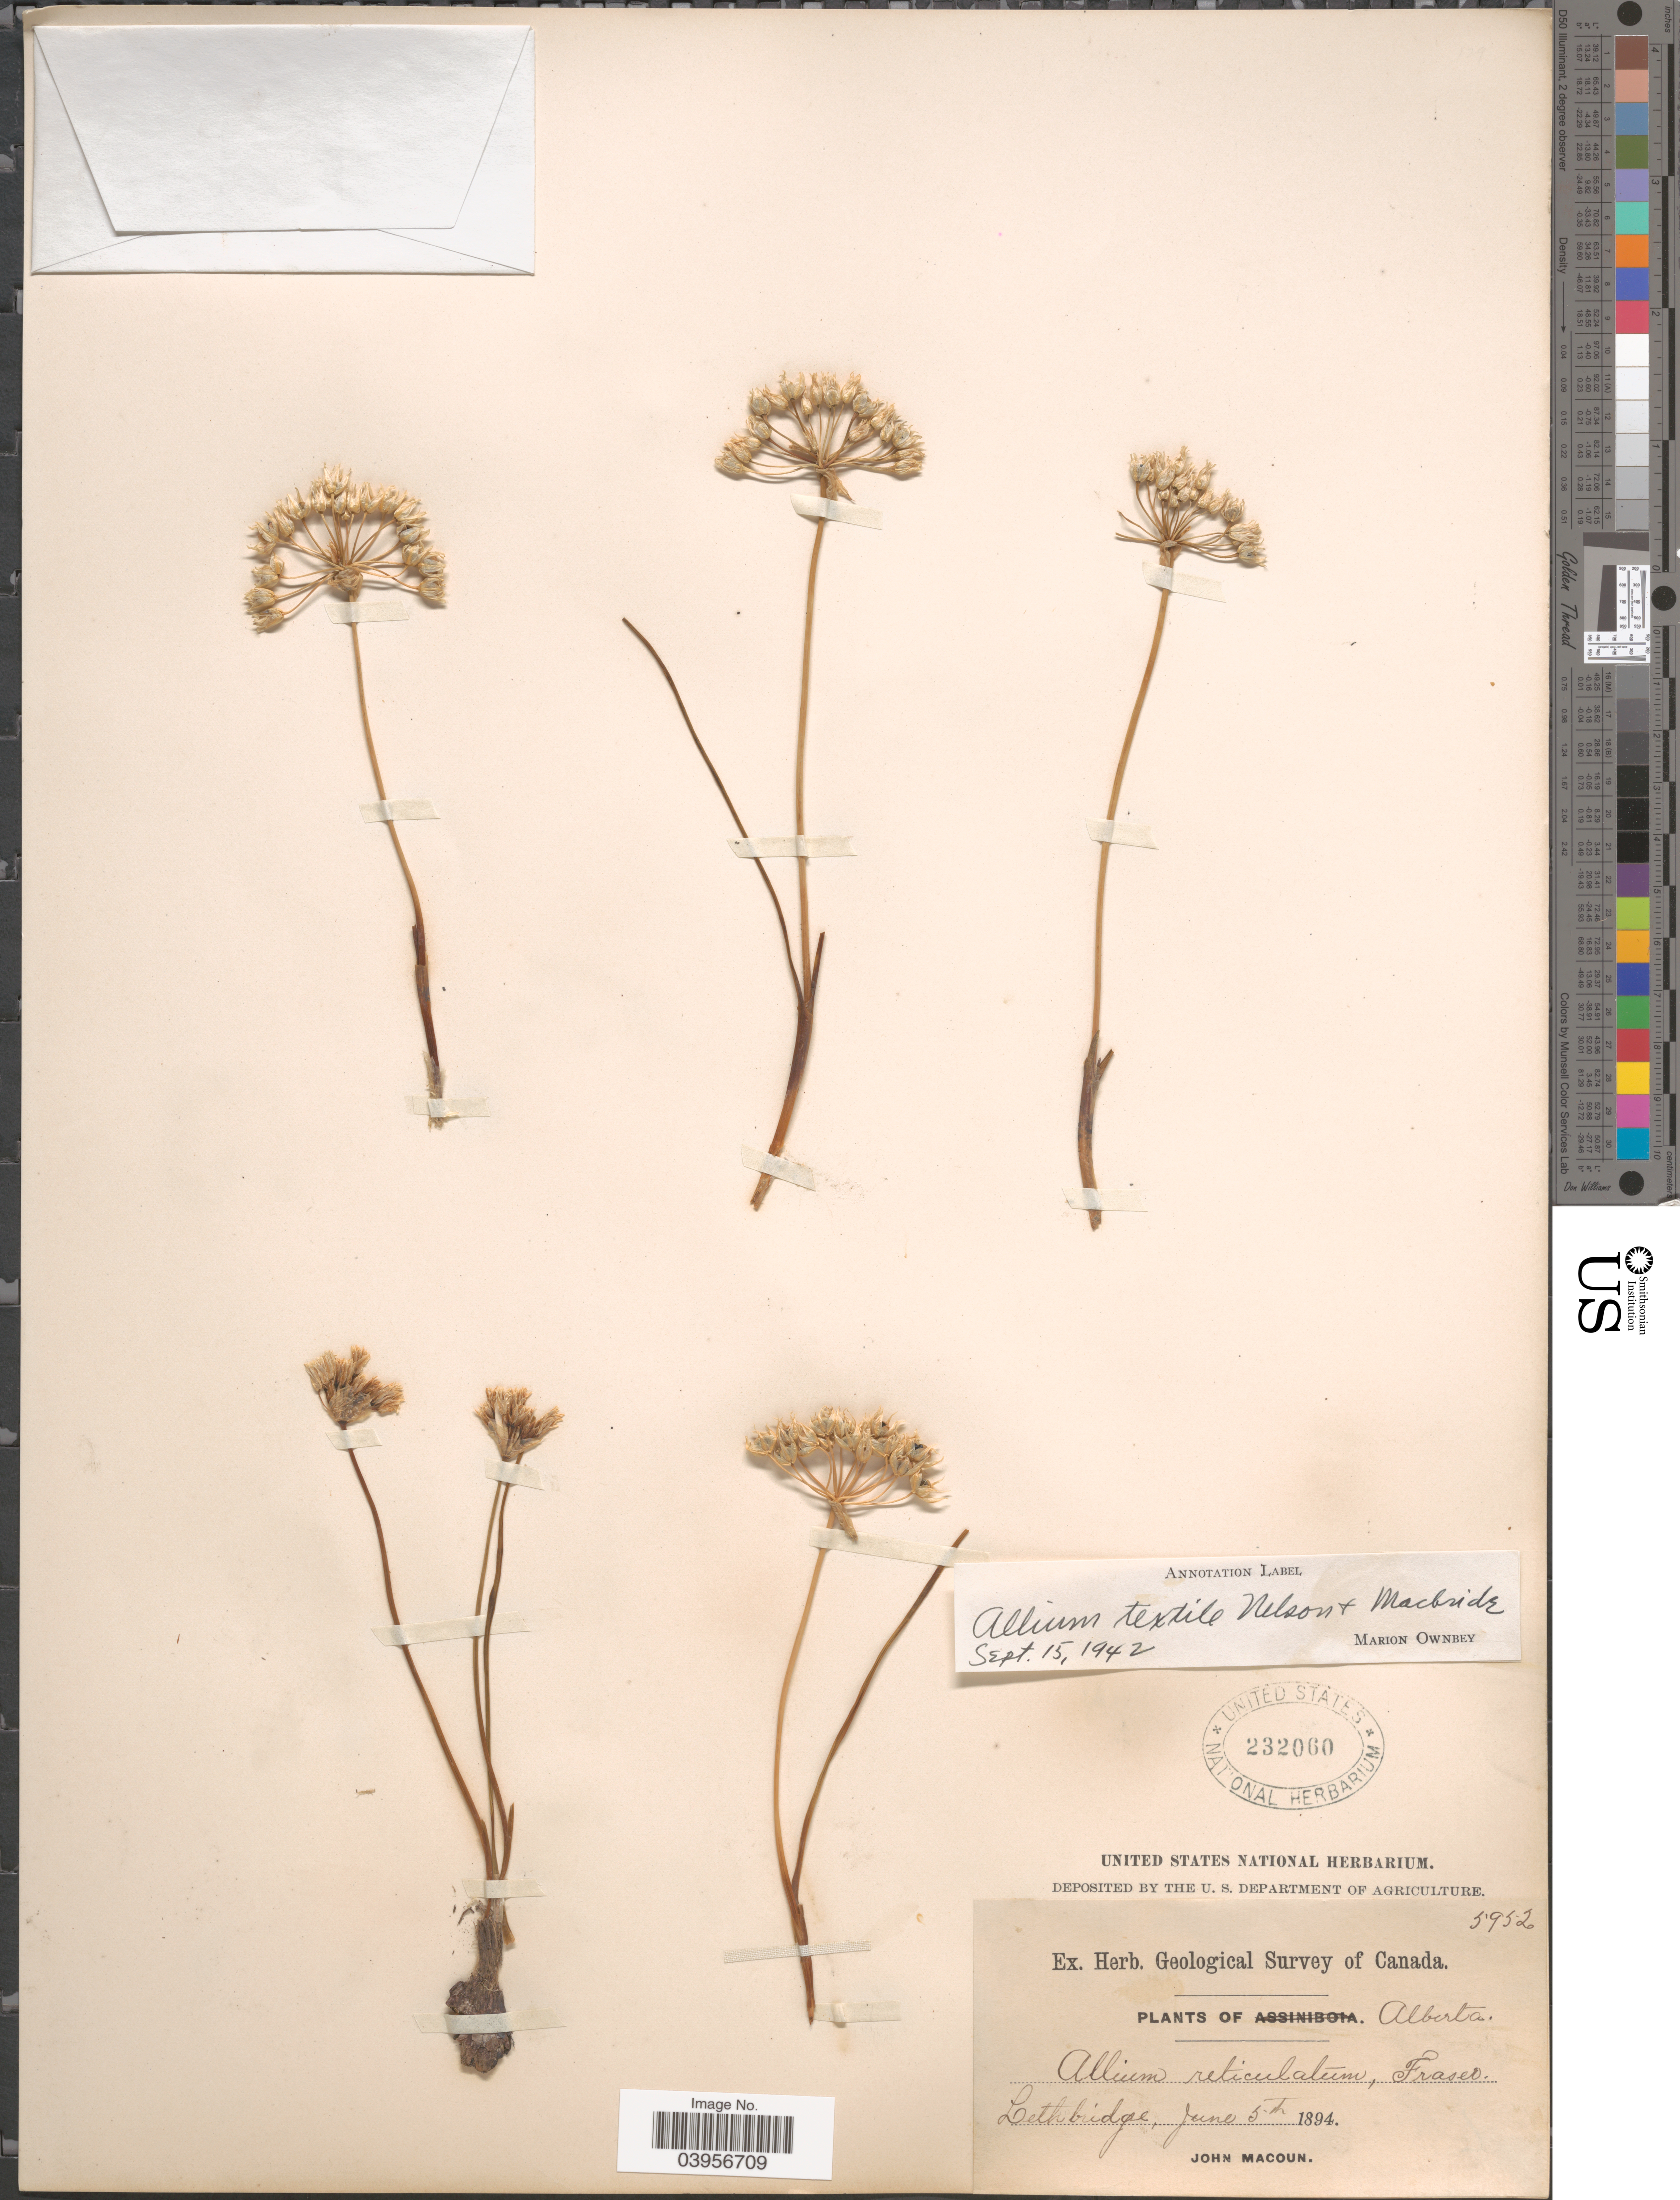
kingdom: Plantae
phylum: Tracheophyta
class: Liliopsida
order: Asparagales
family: Amaryllidaceae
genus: Allium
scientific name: Allium textile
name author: A. Nelson & J.F. Macbr.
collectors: J. Macoun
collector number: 5952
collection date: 1894-06-05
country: Canada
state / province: Alberta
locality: Lethbridge.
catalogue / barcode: US 232060